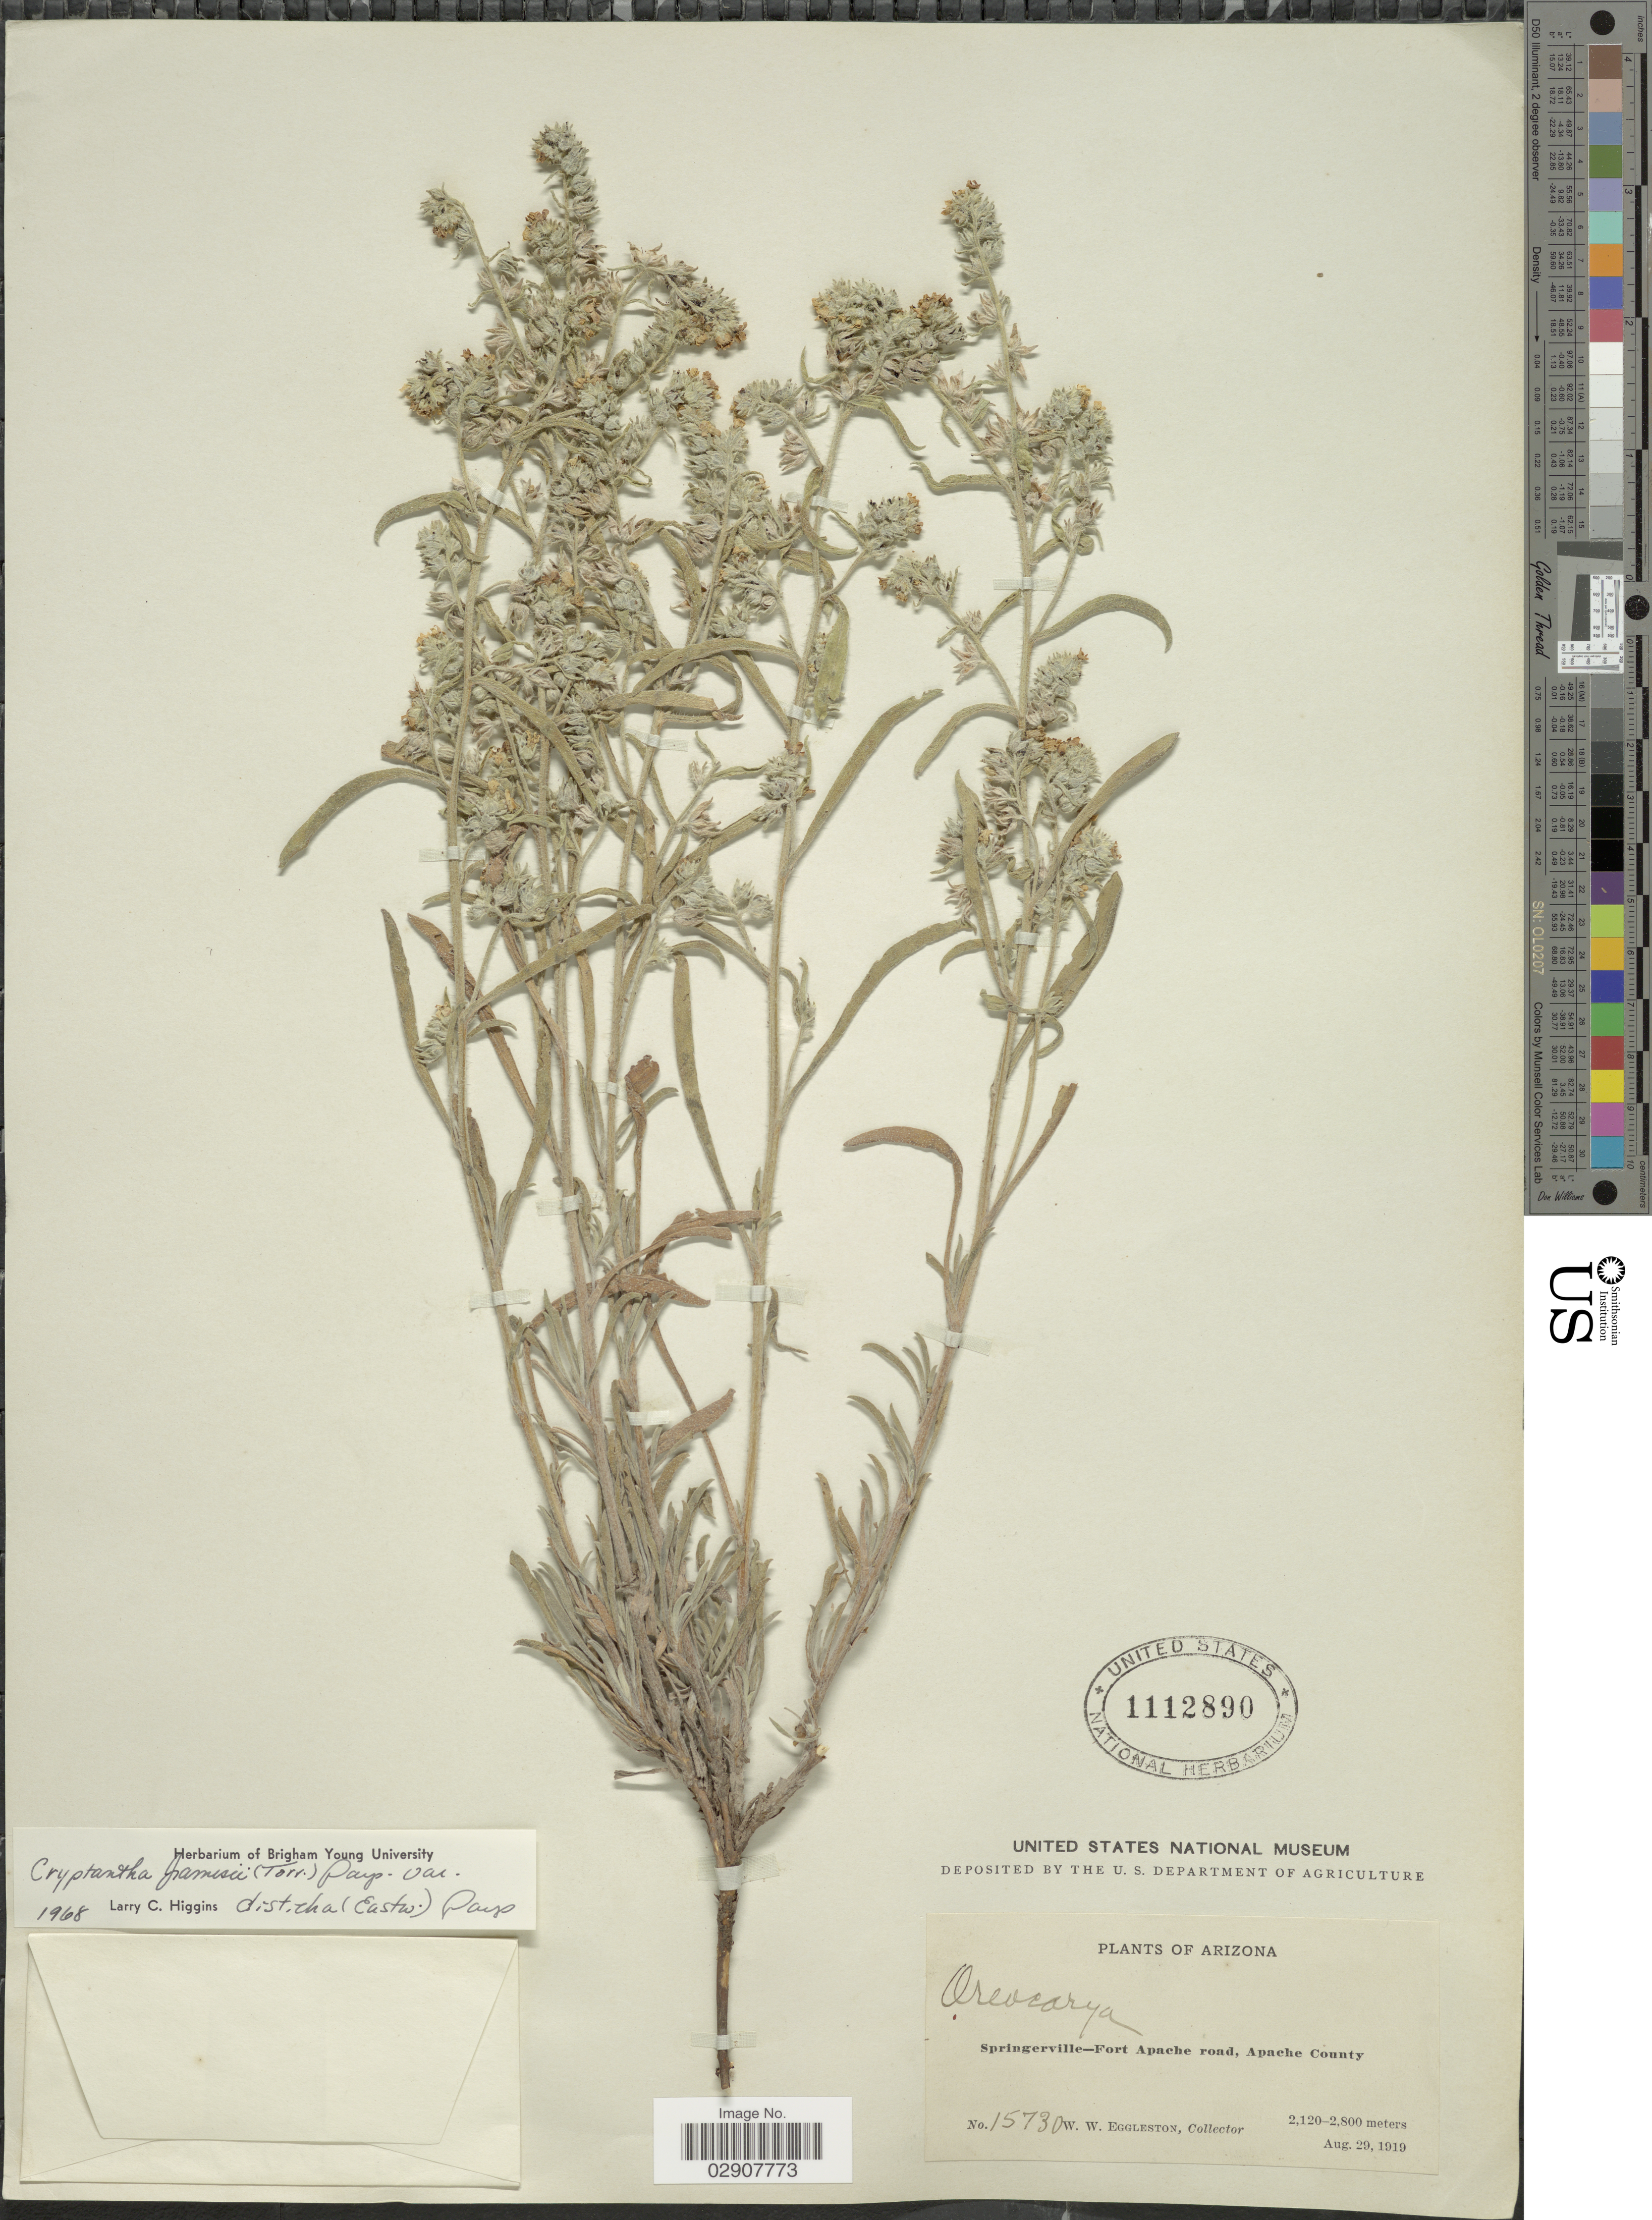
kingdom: Plantae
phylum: Tracheophyta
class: Magnoliopsida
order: Boraginales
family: Boraginaceae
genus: Cryptantha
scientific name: Cryptantha jamesii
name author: (Torr.) Payson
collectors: W. W. Eggleston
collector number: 15730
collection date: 1919-08-29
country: United States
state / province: Arizona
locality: Springerville-Fort Apache road, Apache County. Arizona.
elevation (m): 2120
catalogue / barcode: US 1112890